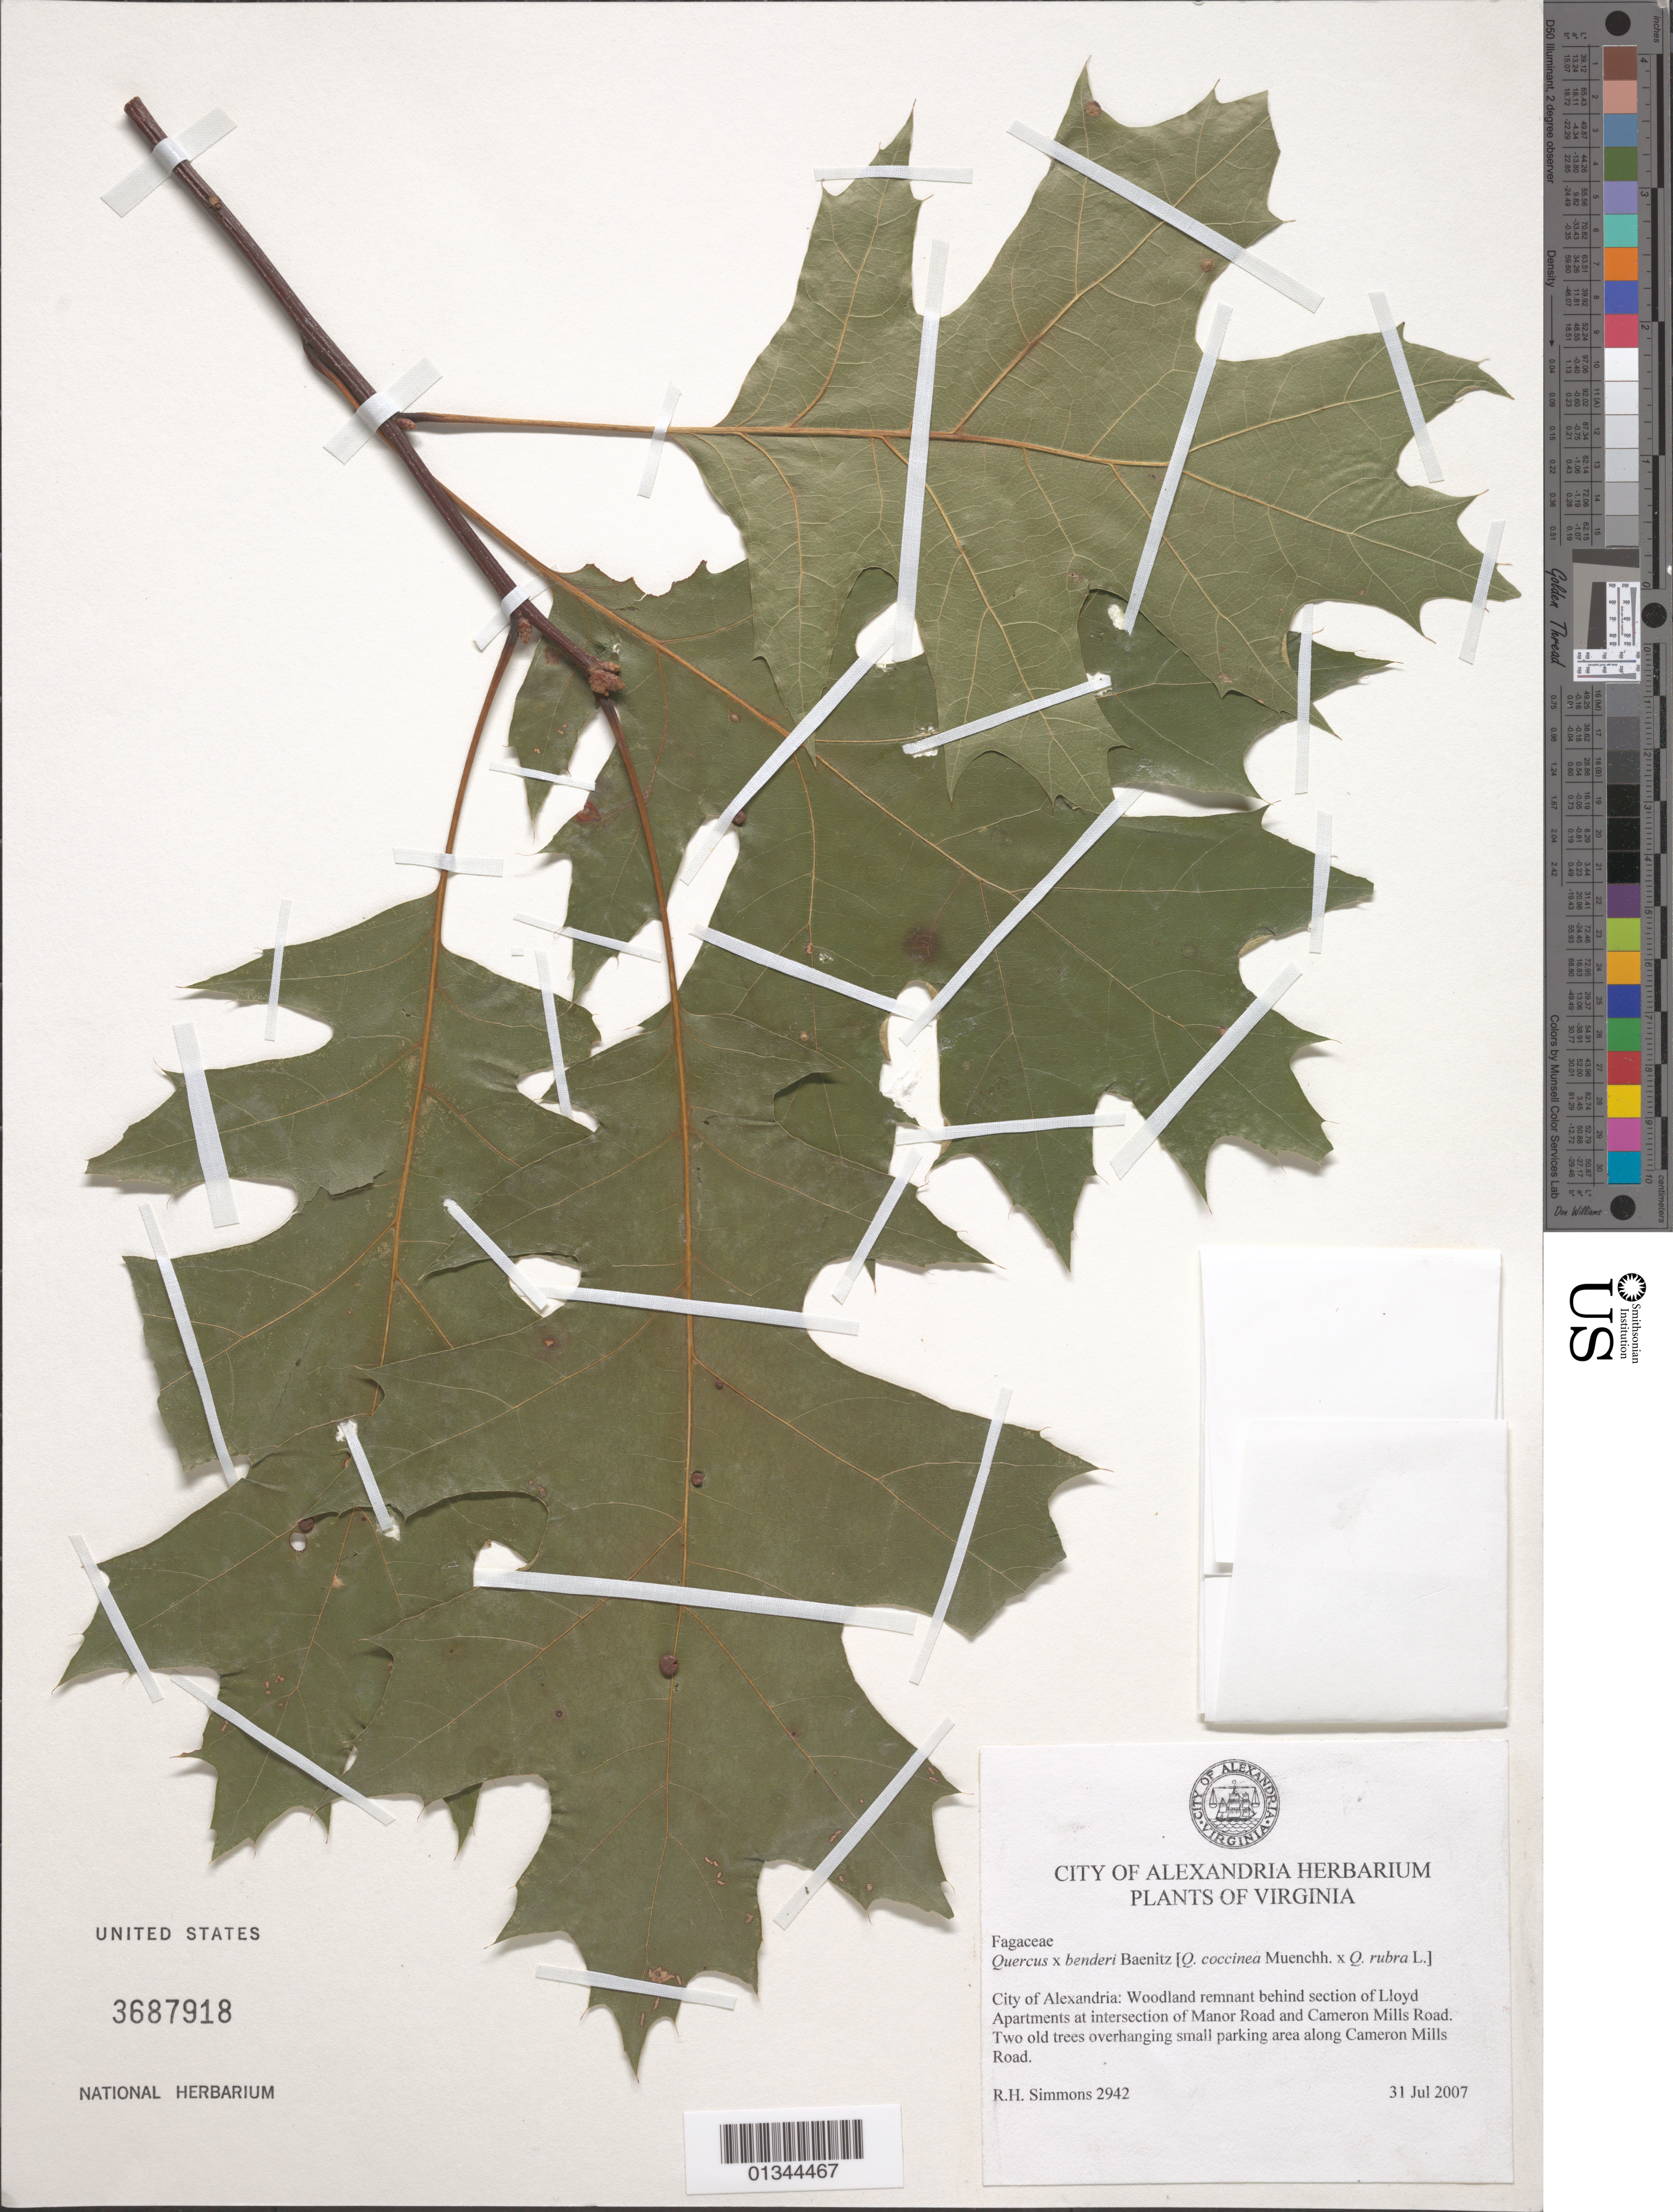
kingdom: Plantae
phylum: Tracheophyta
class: Magnoliopsida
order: Fagales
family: Fagaceae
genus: Quercus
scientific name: Quercus x benderi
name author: Baen.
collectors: R. H. Simmons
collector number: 2942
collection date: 2007-07-31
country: United States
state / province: Virginia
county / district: City of Alexandria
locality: Woodland remnant behind section of Lloyd Apartments at intersection of Manor Road and Cameron Mills Road.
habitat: Two old trees overhanging small parking area along Cameron Mills Road.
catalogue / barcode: US 3687918